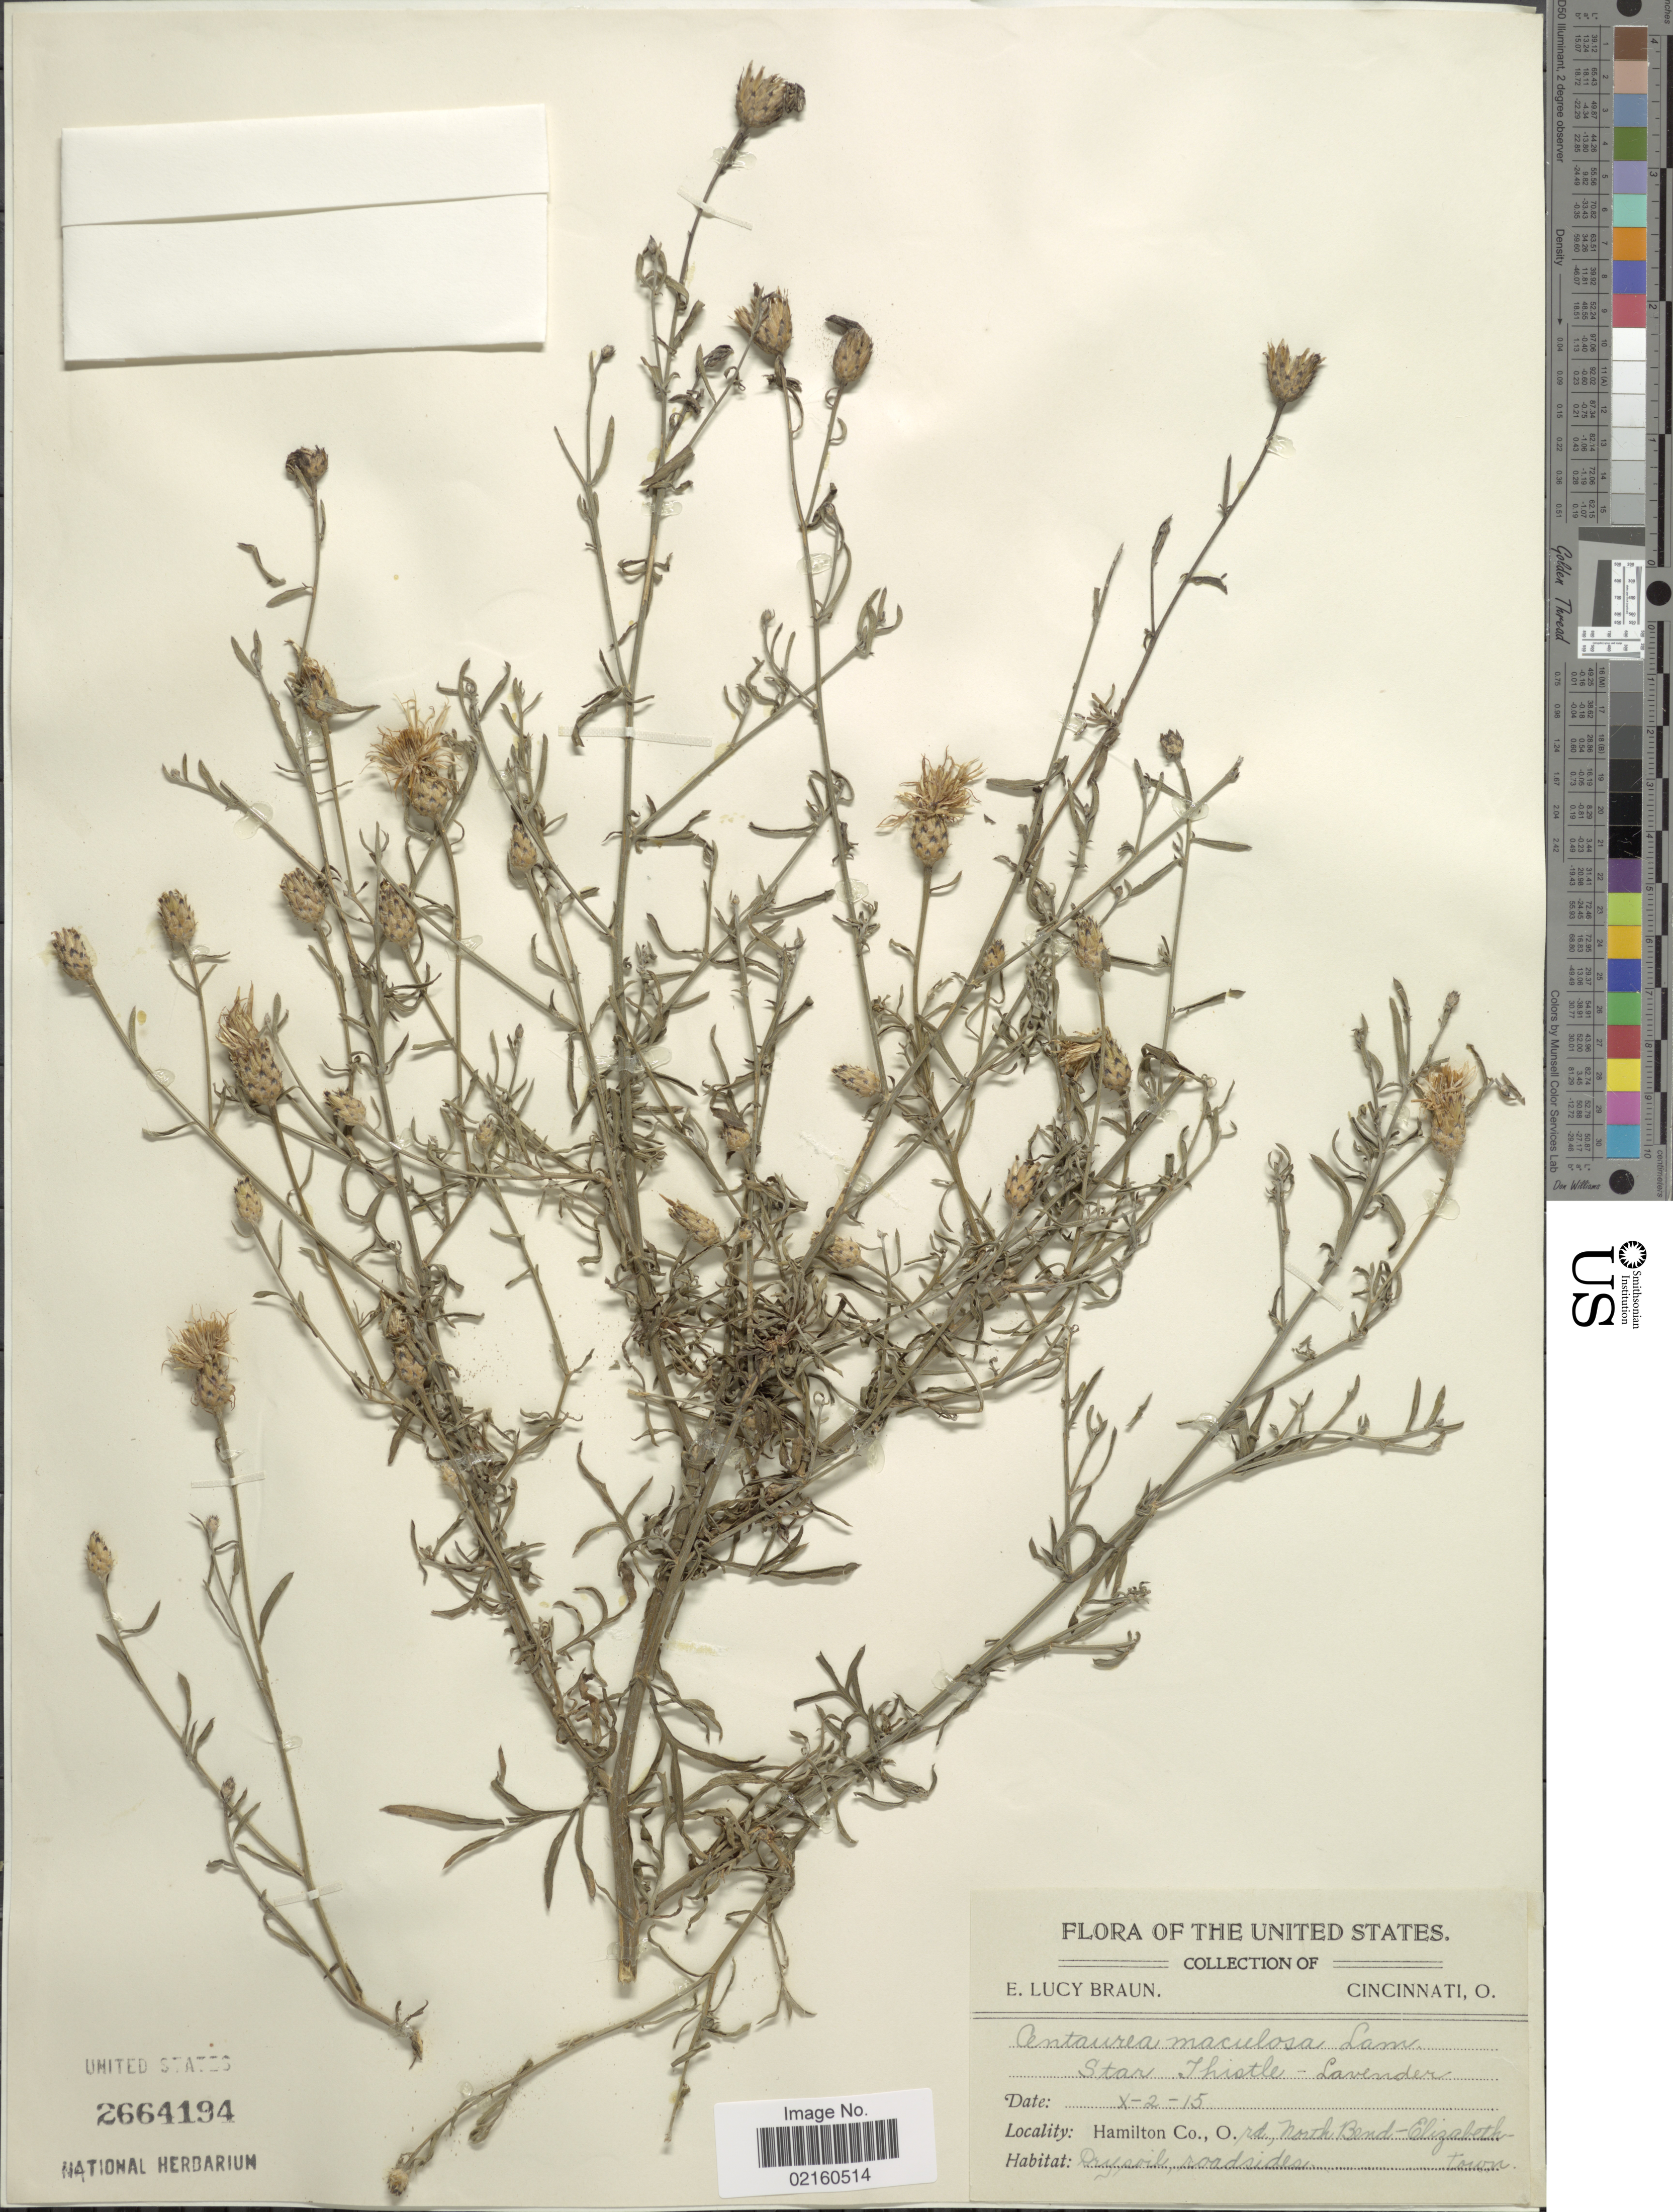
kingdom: Plantae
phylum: Tracheophyta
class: Magnoliopsida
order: Asterales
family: Asteraceae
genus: Centaurea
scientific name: Centaurea stoebe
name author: L.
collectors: E. L. Braun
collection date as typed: Transcribed d/m/y: 2/10/15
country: United States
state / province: Ohio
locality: Hamilton Co. O., rd. North Bend-Elizabethtown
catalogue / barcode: US 2664194